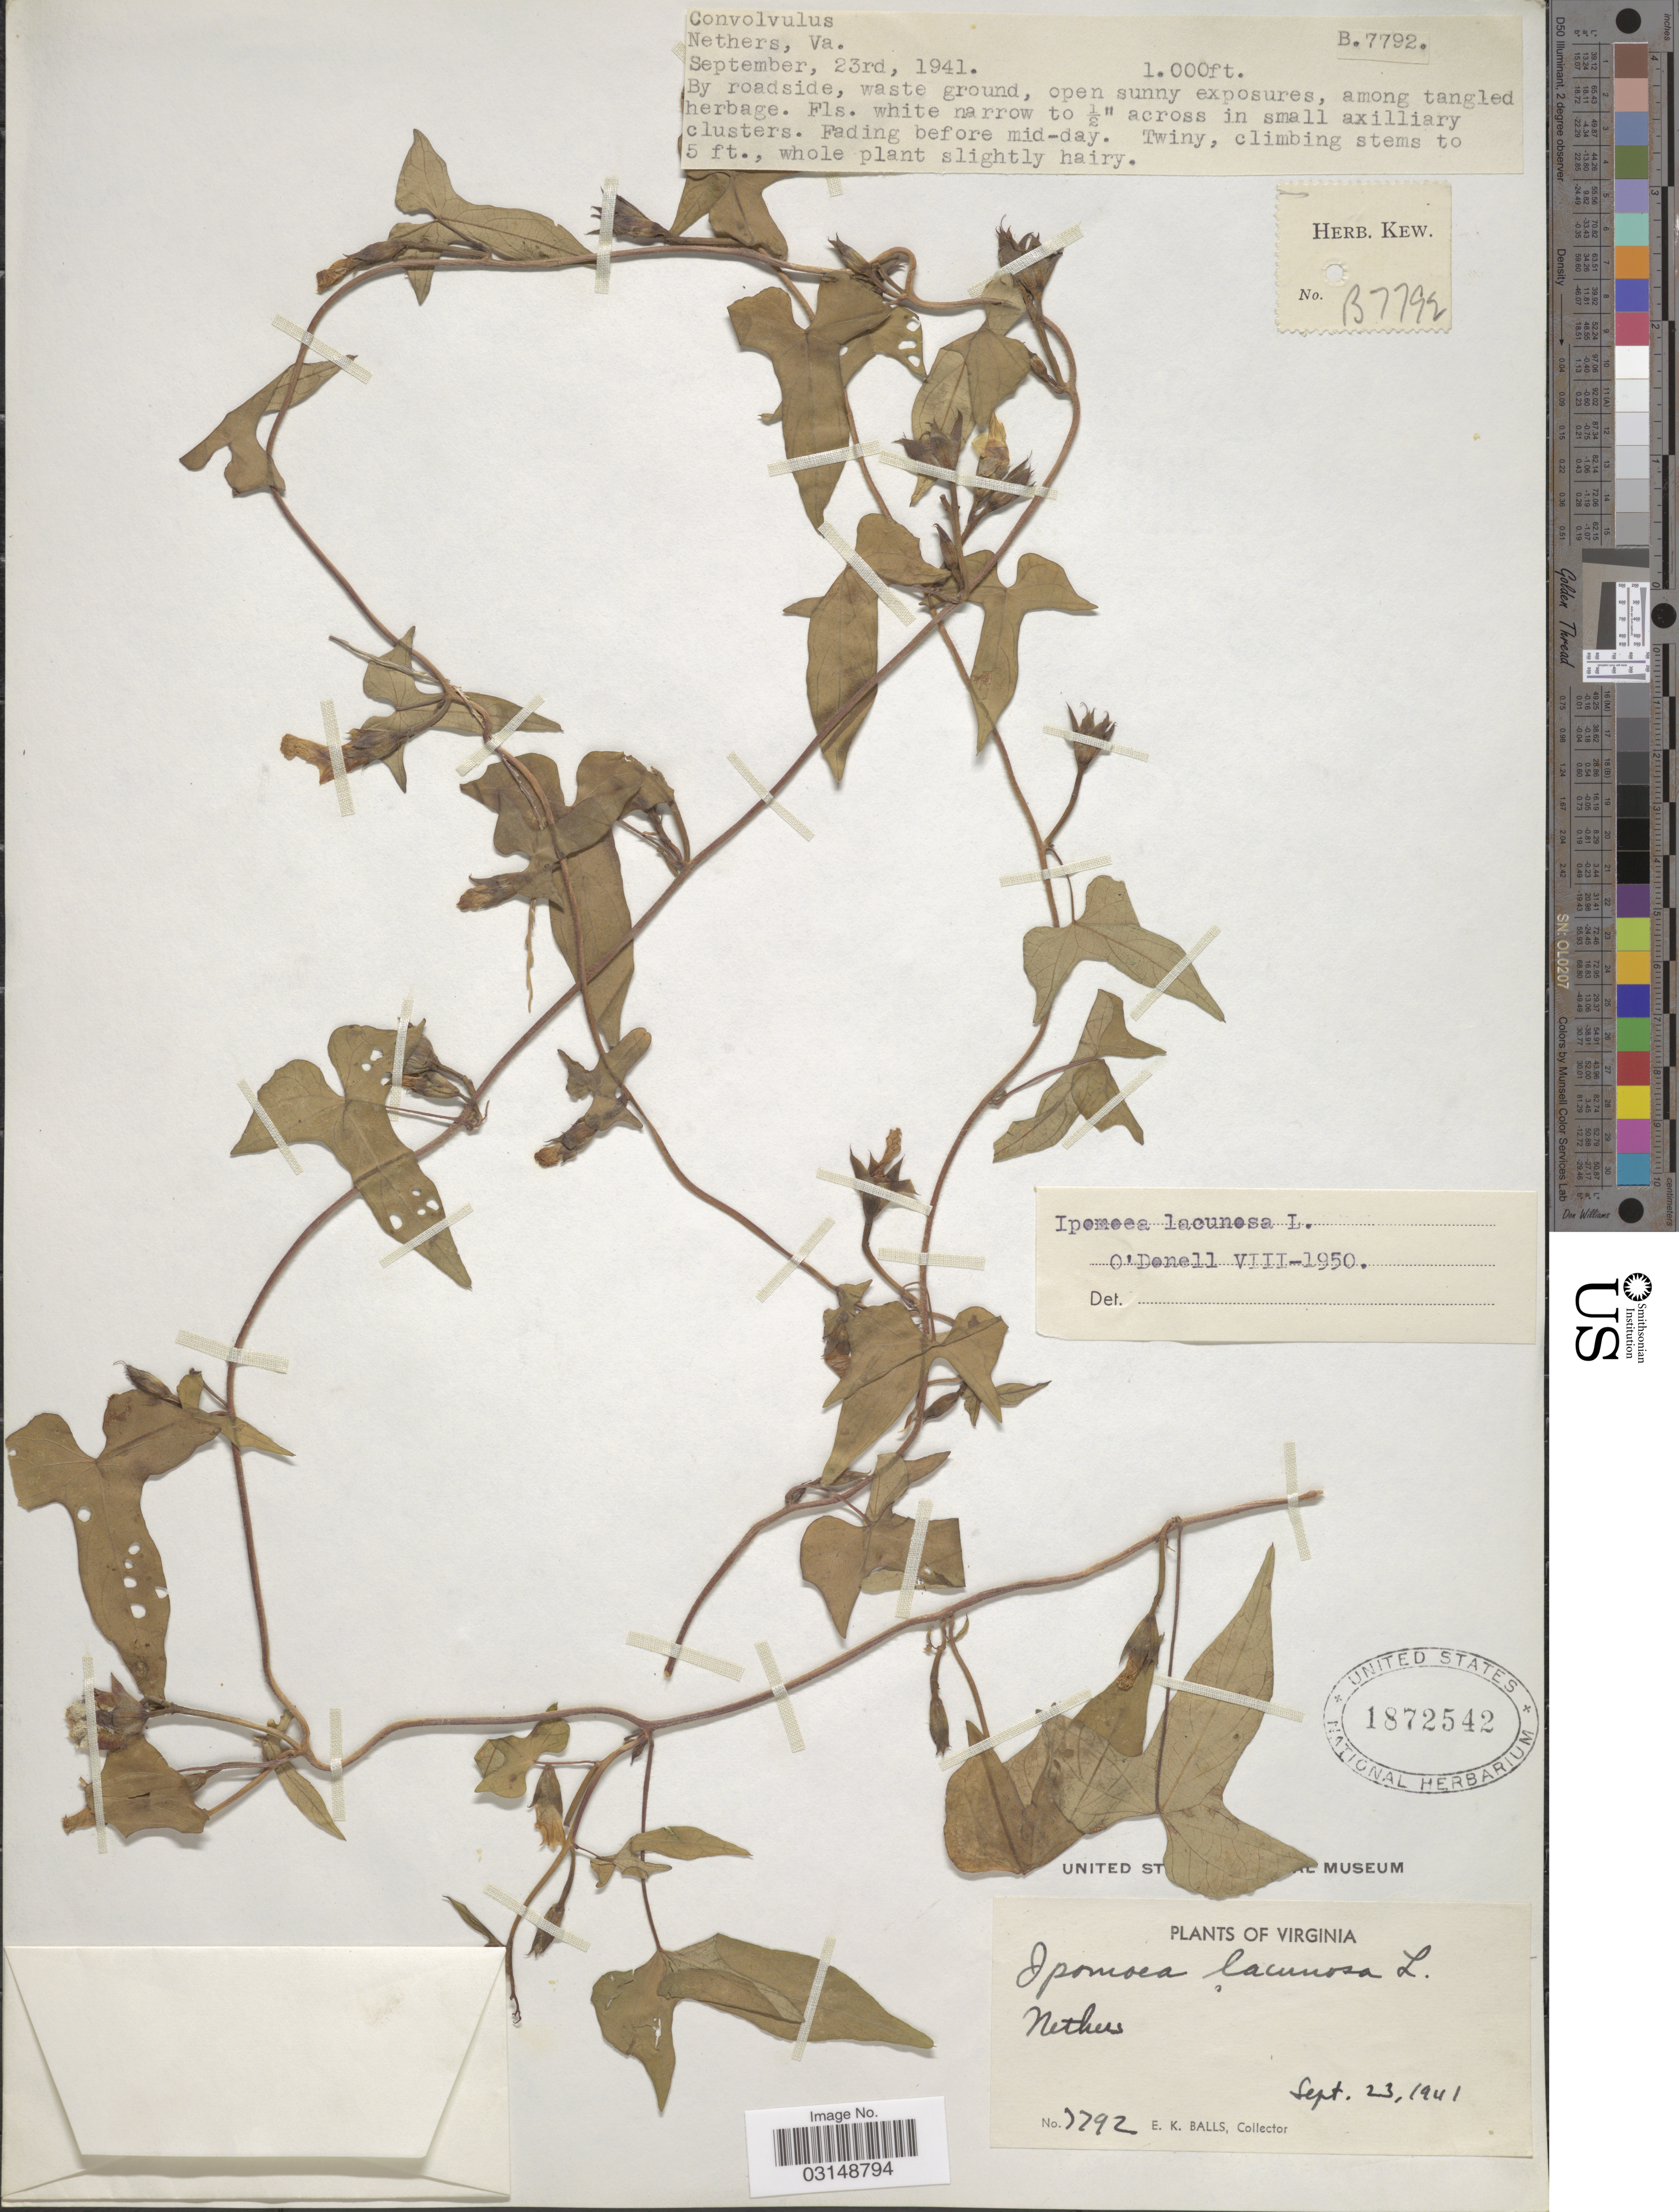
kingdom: Plantae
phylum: Tracheophyta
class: Magnoliopsida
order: Solanales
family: Convolvulaceae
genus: Ipomoea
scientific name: Ipomoea lacunosa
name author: L.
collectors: E. K. Balls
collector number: B7792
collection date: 1941-09-23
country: United States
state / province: Virginia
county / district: Madison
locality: Nethers.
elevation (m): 305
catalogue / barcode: US 1872542